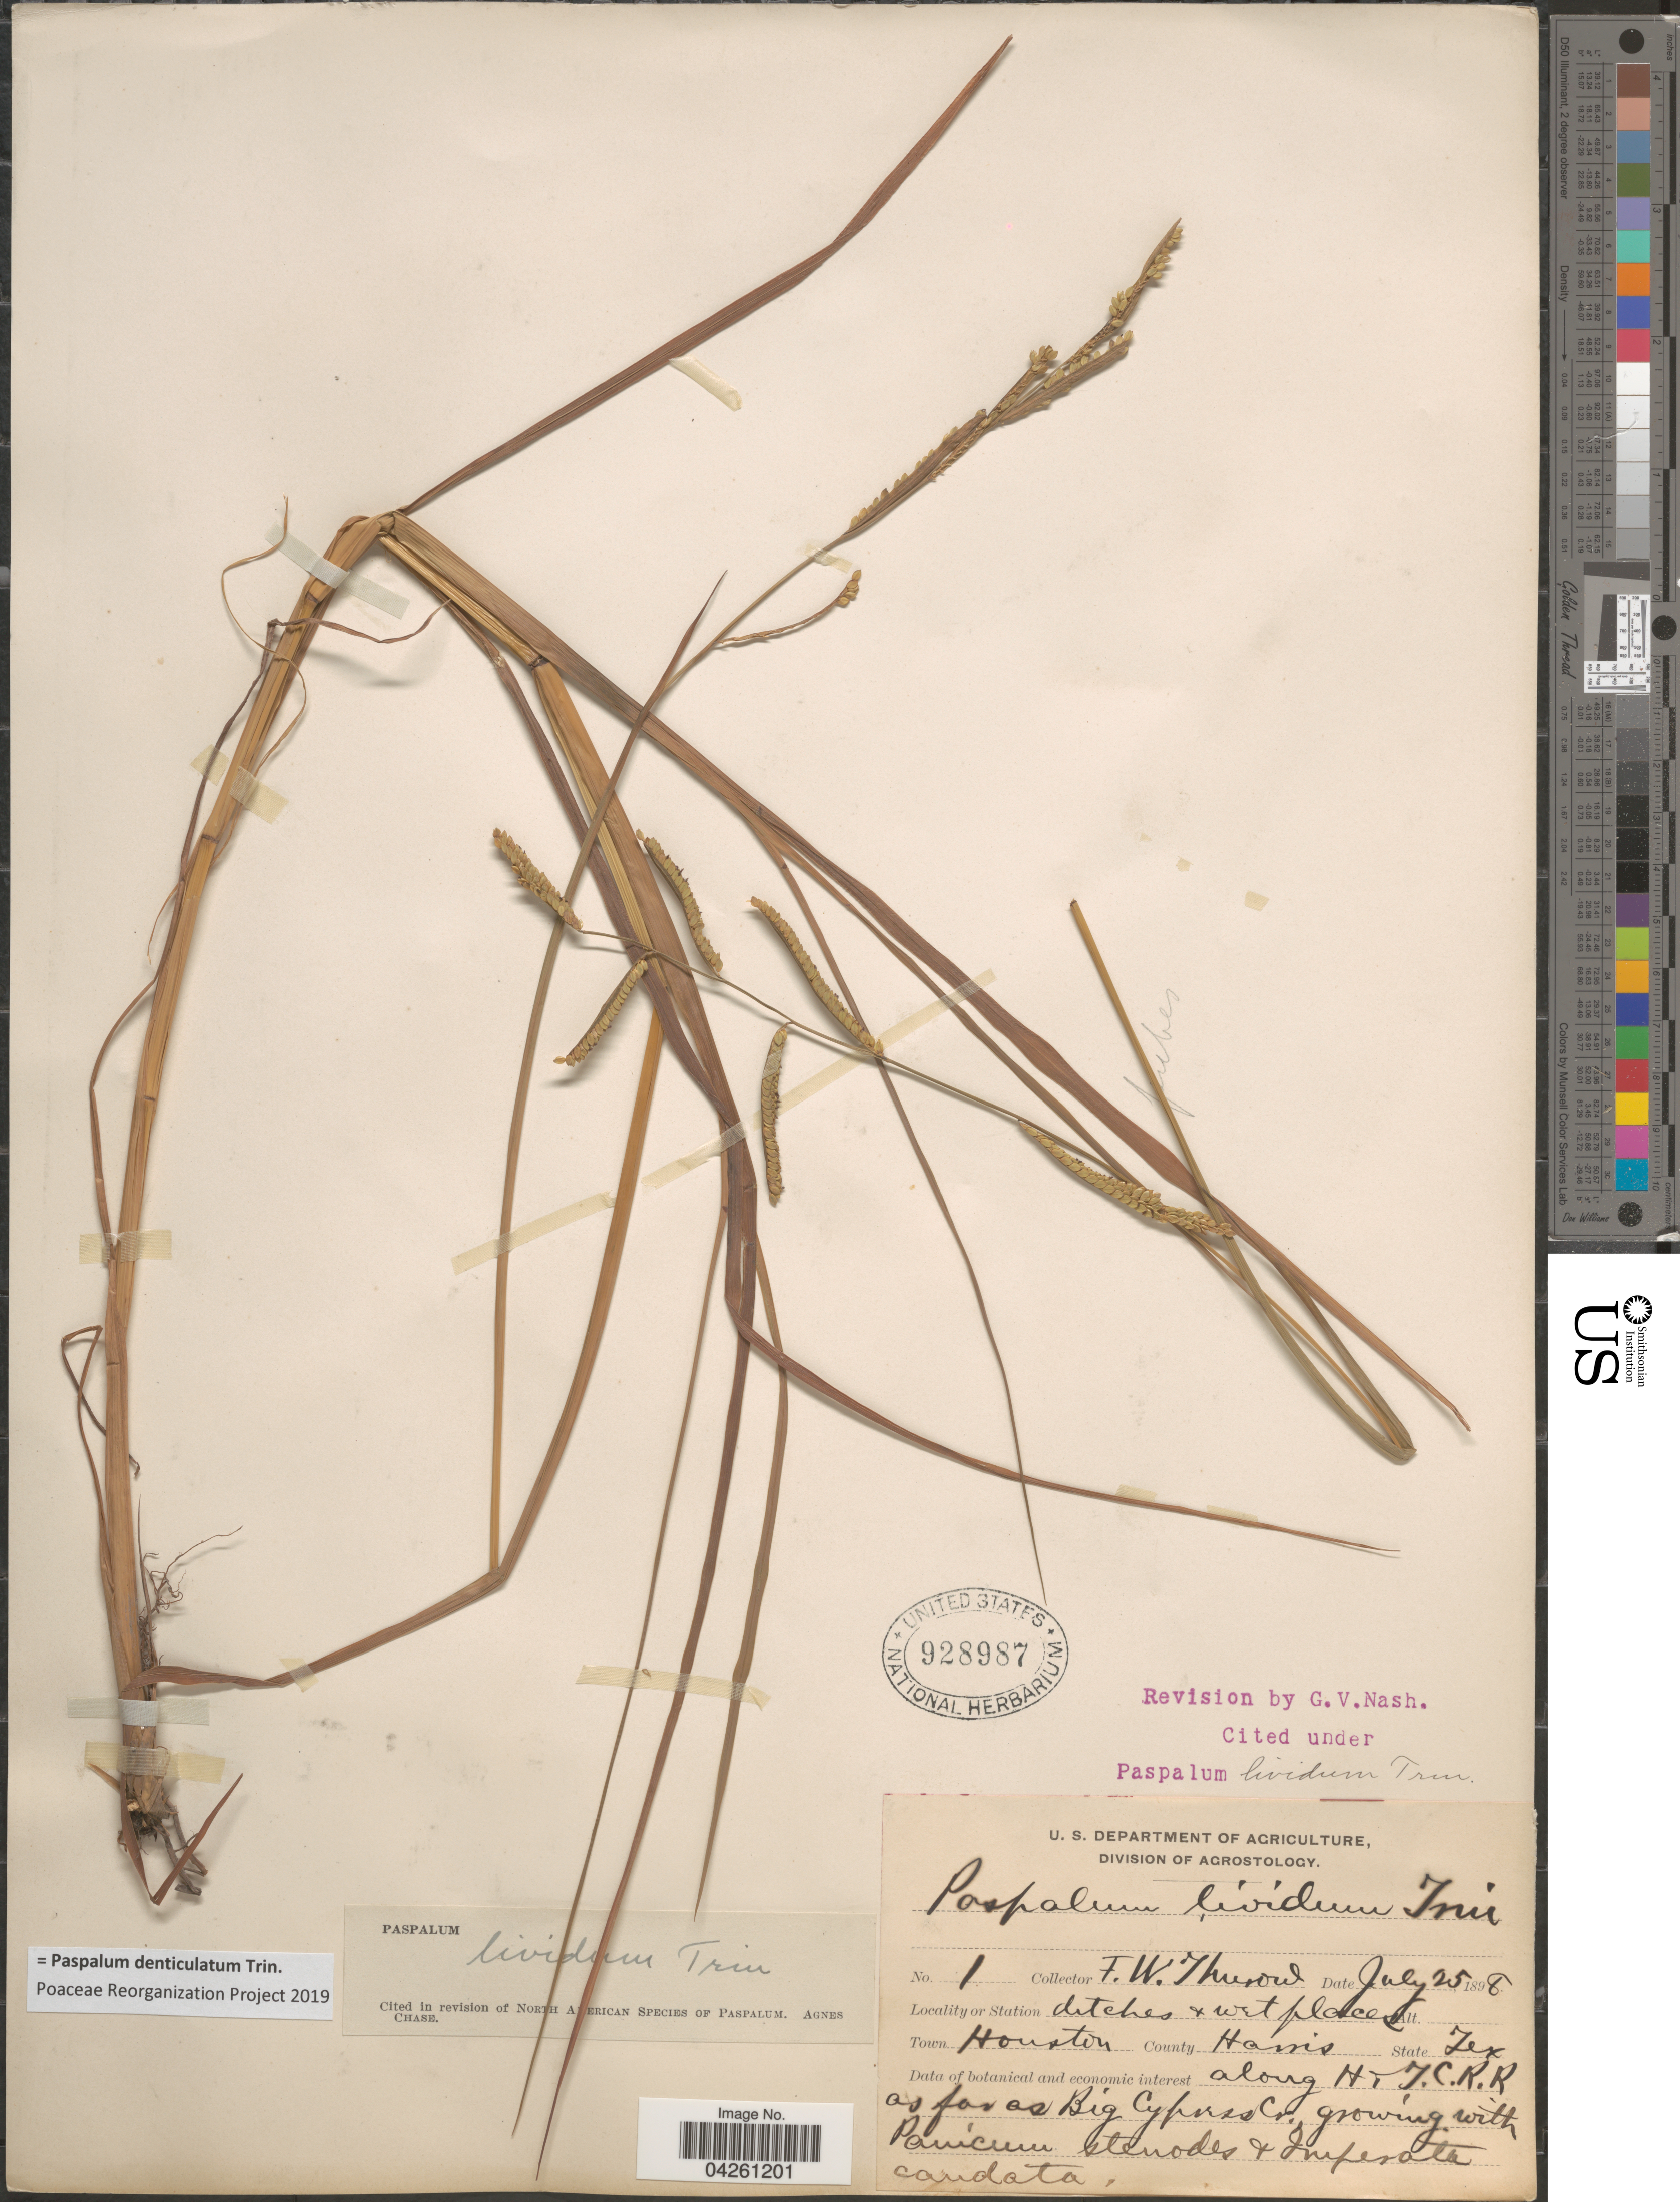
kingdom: Plantae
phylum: Tracheophyta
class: Liliopsida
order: Poales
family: Poaceae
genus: Paspalum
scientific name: Paspalum denticulatum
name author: Trin.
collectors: F. W. Thurow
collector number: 1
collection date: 1898-07-25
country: United States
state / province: Texas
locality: Ditches + wet places. Town Houston. County Harris. Along H _ T.C.R.R. as far as Big Cypress Cr.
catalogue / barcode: US 928987